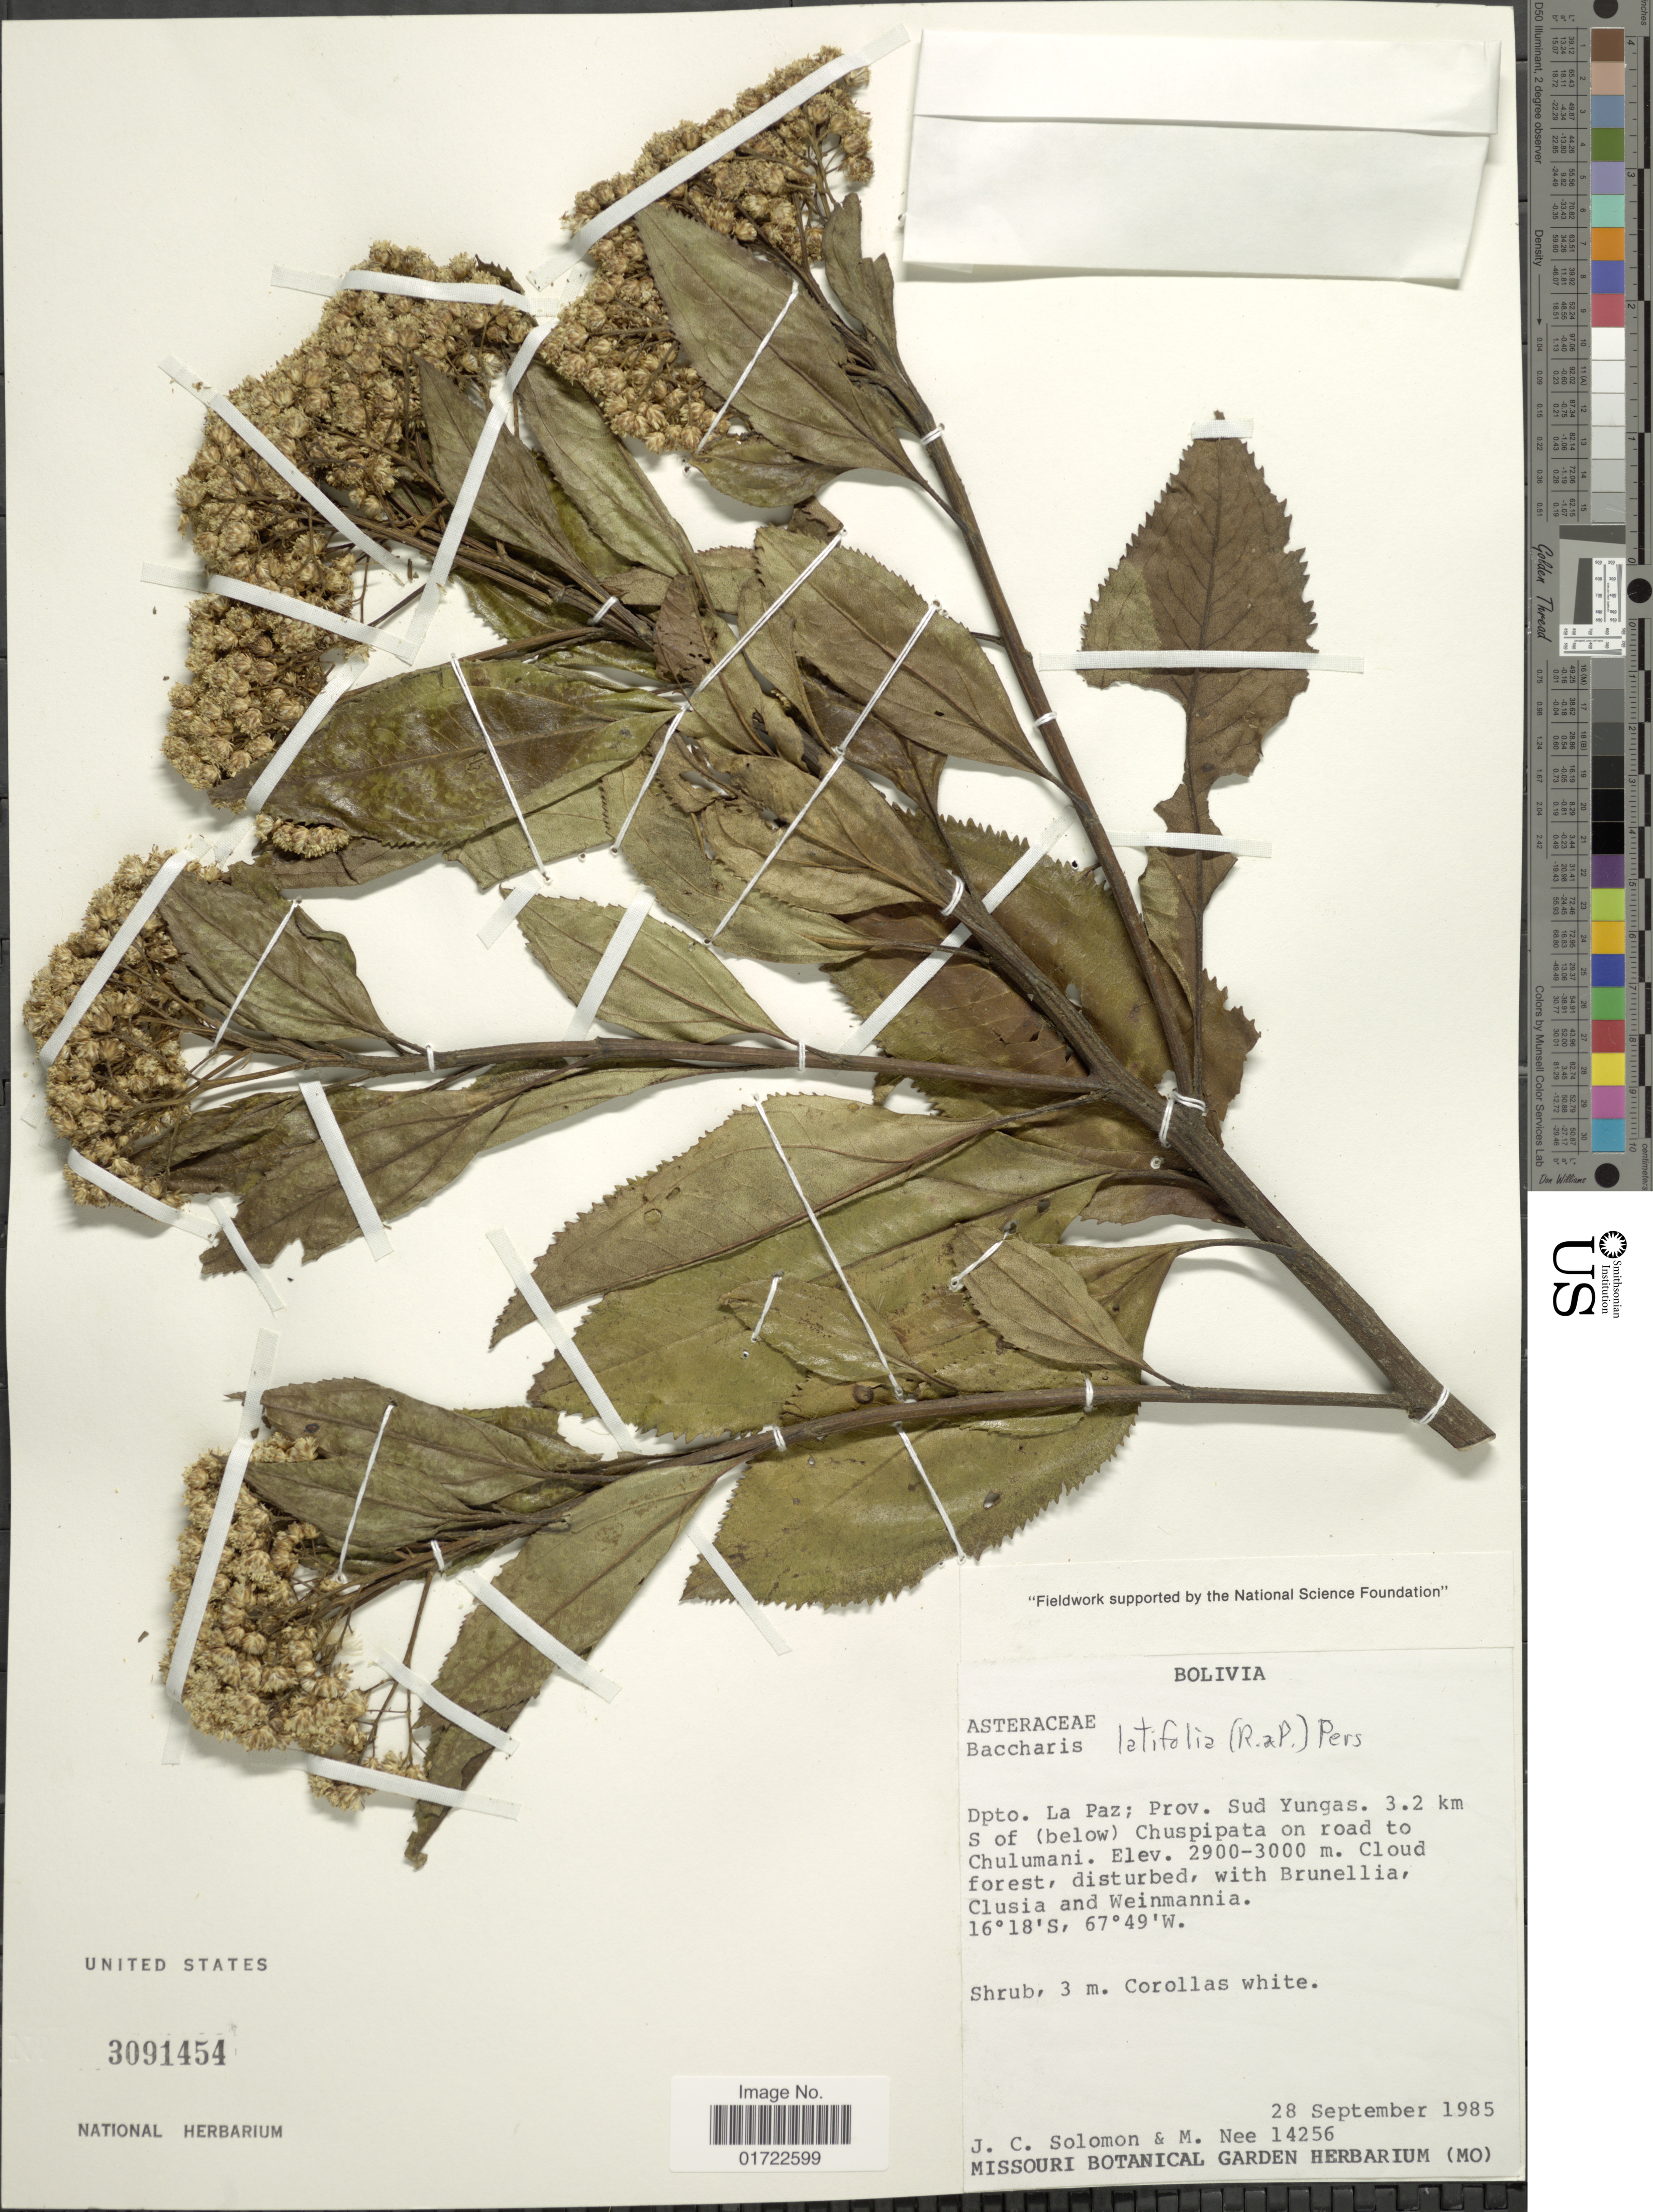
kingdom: Plantae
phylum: Tracheophyta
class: Magnoliopsida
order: Asterales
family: Asteraceae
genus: Baccharis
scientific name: Baccharis latifolia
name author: (Ruiz & Pav.) Pers.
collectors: J. C. Solomon & M. Nee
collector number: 14256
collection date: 1985-09-28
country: Bolivia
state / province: La Paz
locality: Prov. Sud Yungas. 3.2 km S of (below) Chuspipata on road to Chulumani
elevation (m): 2900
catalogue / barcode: US 3091454